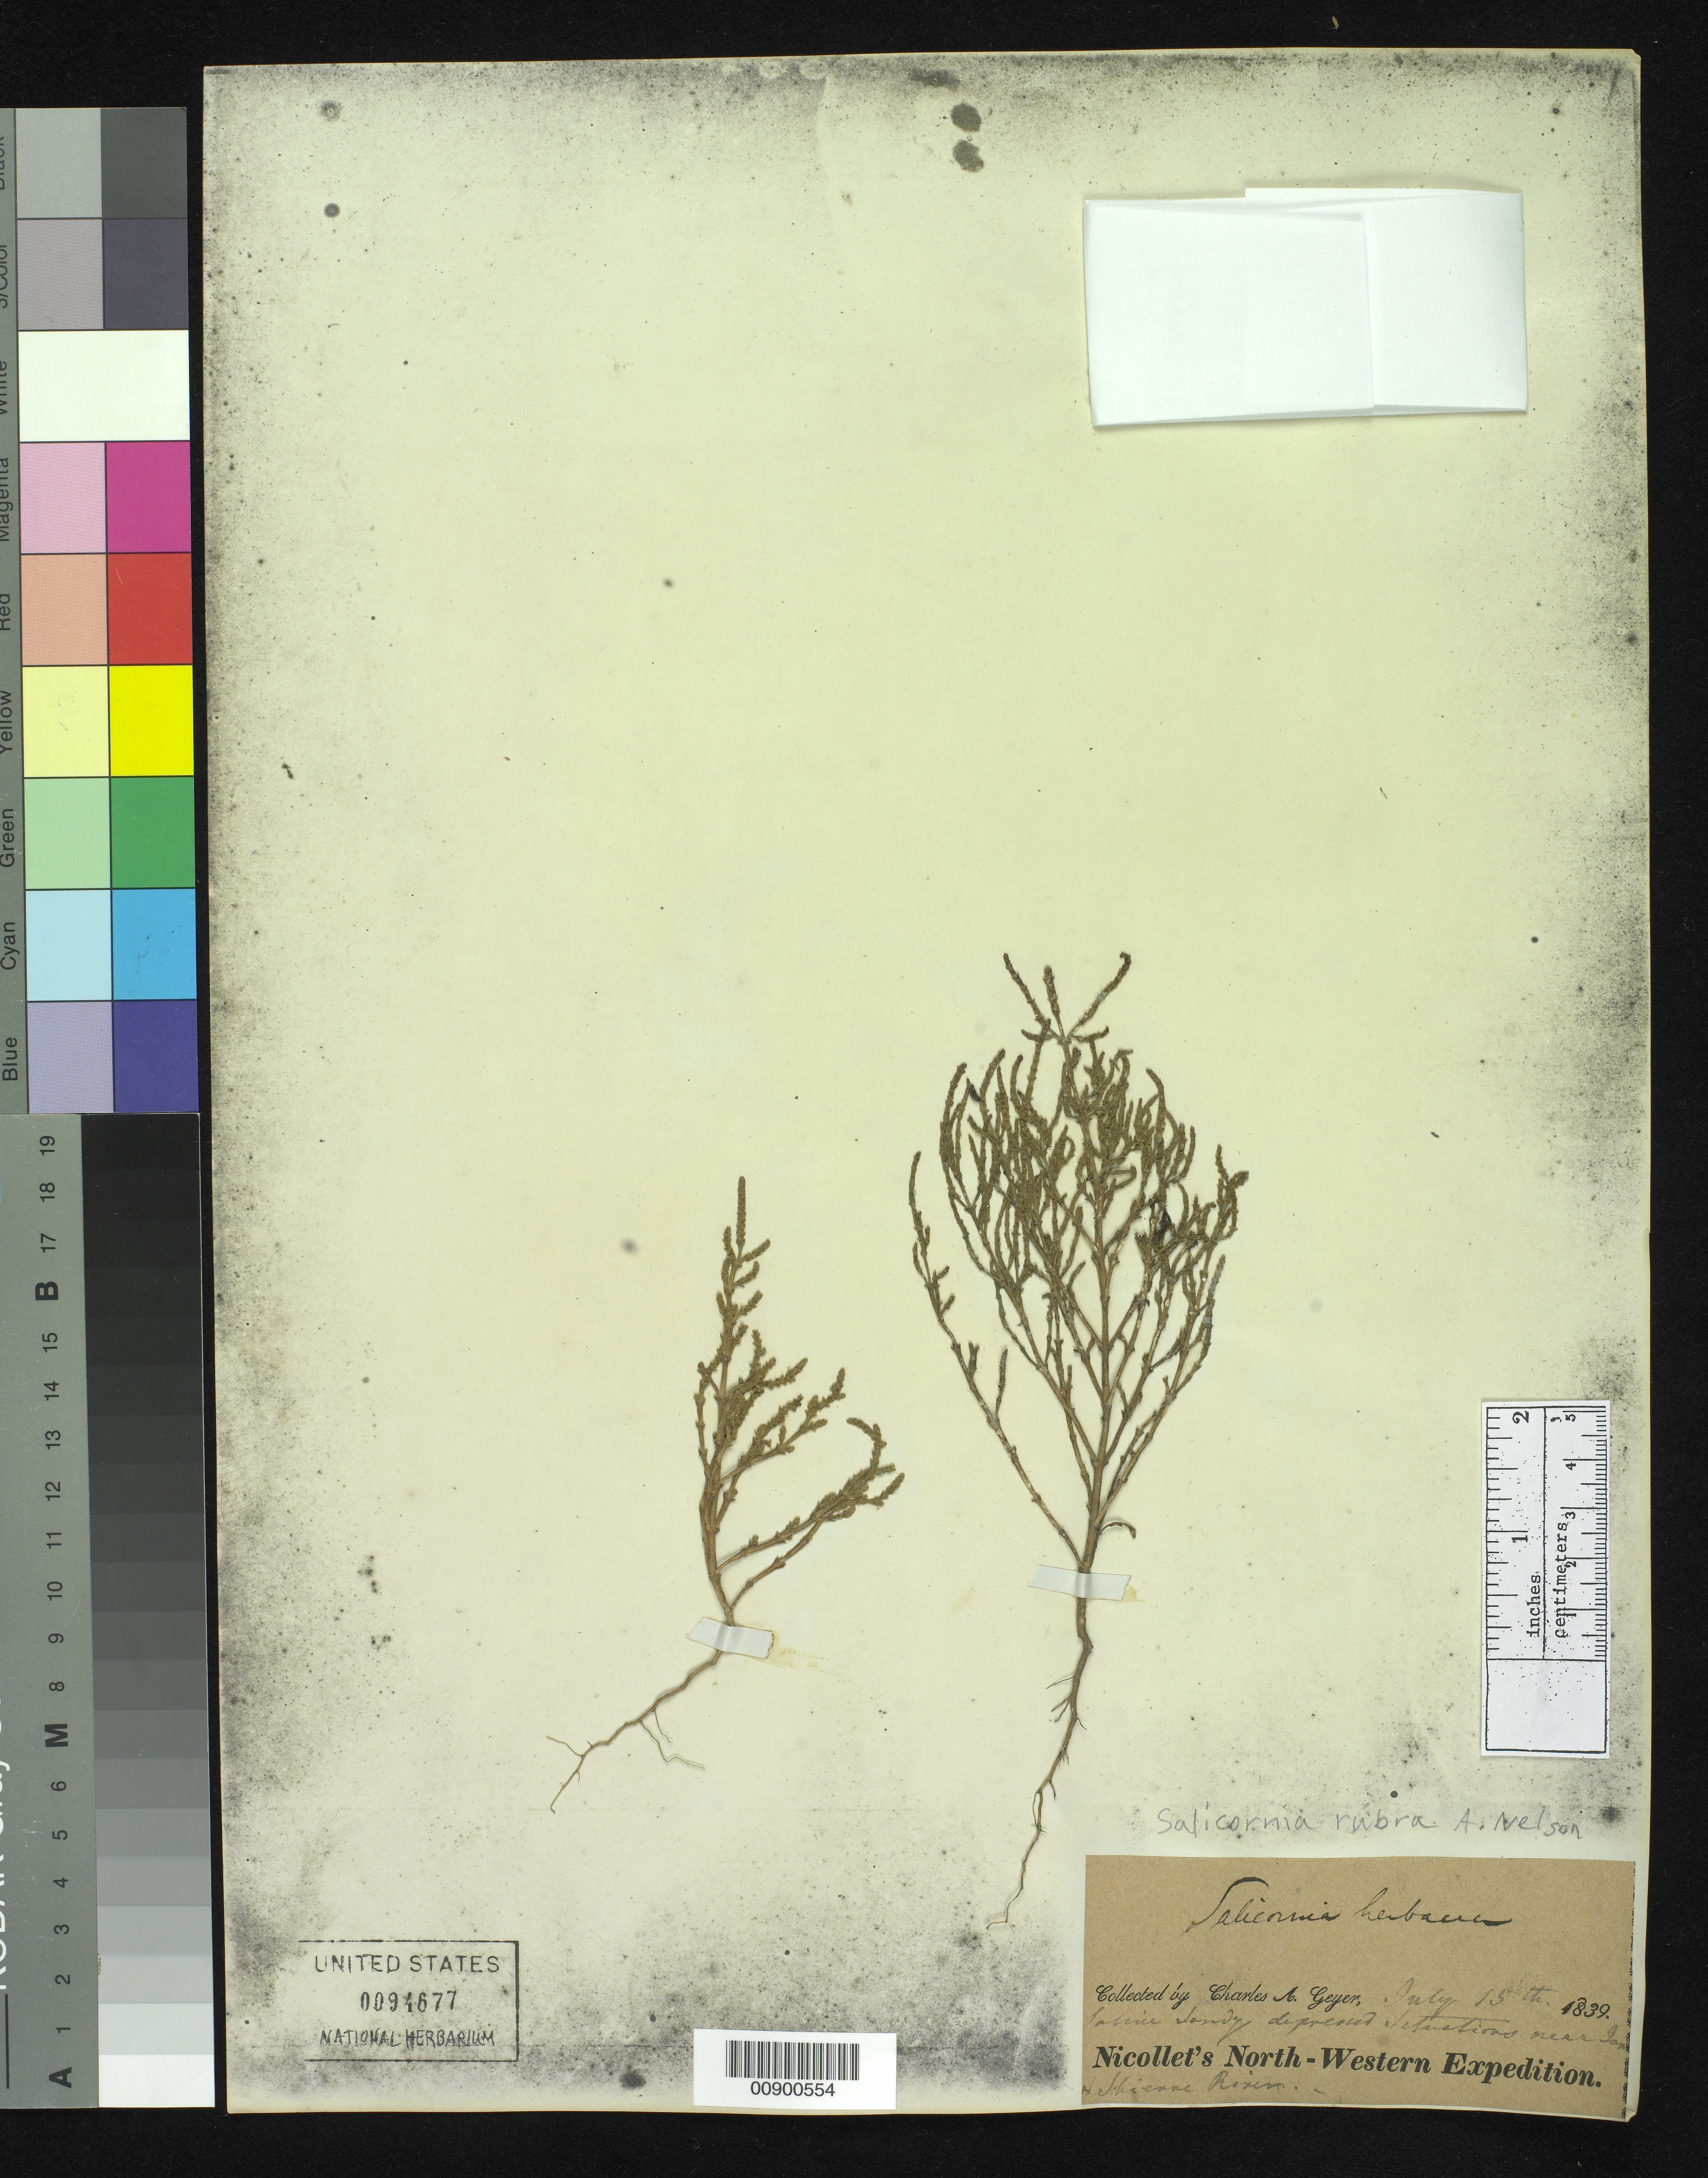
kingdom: Plantae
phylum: Tracheophyta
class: Magnoliopsida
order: Caryophyllales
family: Amaranthaceae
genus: Salicornia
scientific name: Salicornia rubra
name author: A. Nelson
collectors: C. A. Geyer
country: United States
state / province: North Dakota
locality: Near San & Shienne Rivers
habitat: Saline sandy depressed situation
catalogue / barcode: US 94677